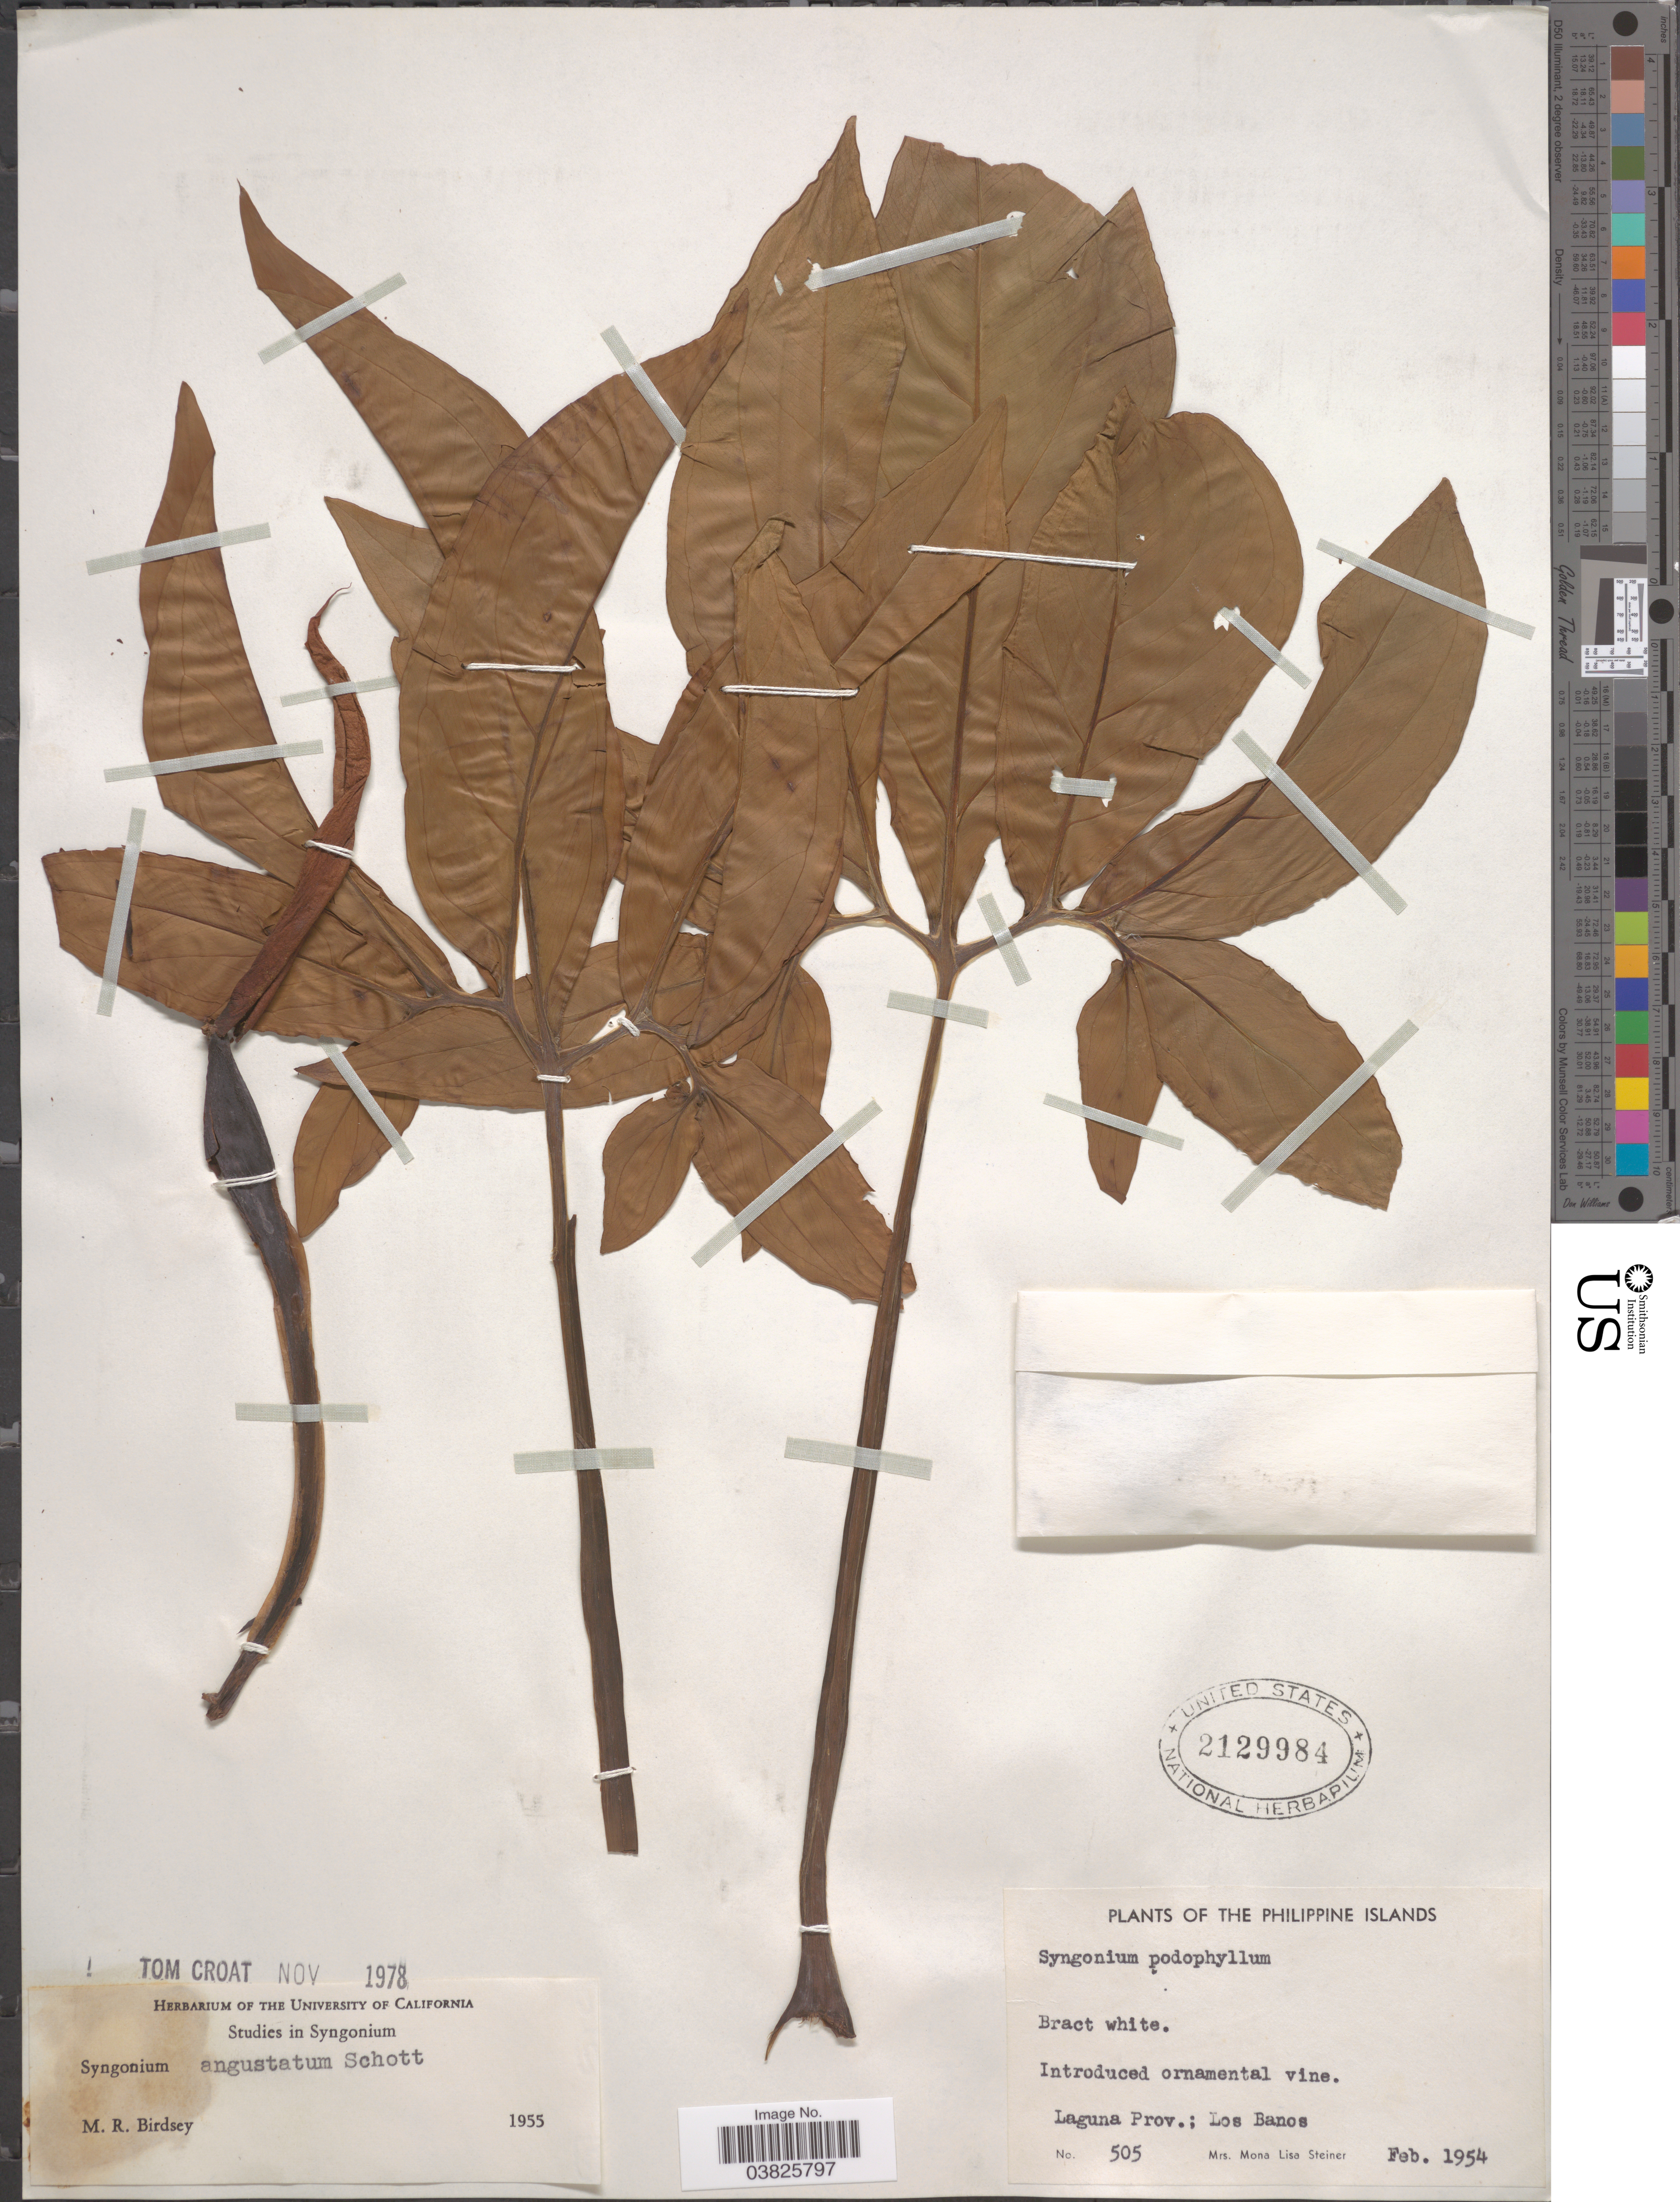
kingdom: Plantae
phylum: Tracheophyta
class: Liliopsida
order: Alismatales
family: Araceae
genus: Syngonium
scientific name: Syngonium angustatum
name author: Schott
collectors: M. Steiner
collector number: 505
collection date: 1954-02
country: Philippines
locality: Philippine Islands. Laguna Prov.; Los Banos.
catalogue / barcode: US 2129984